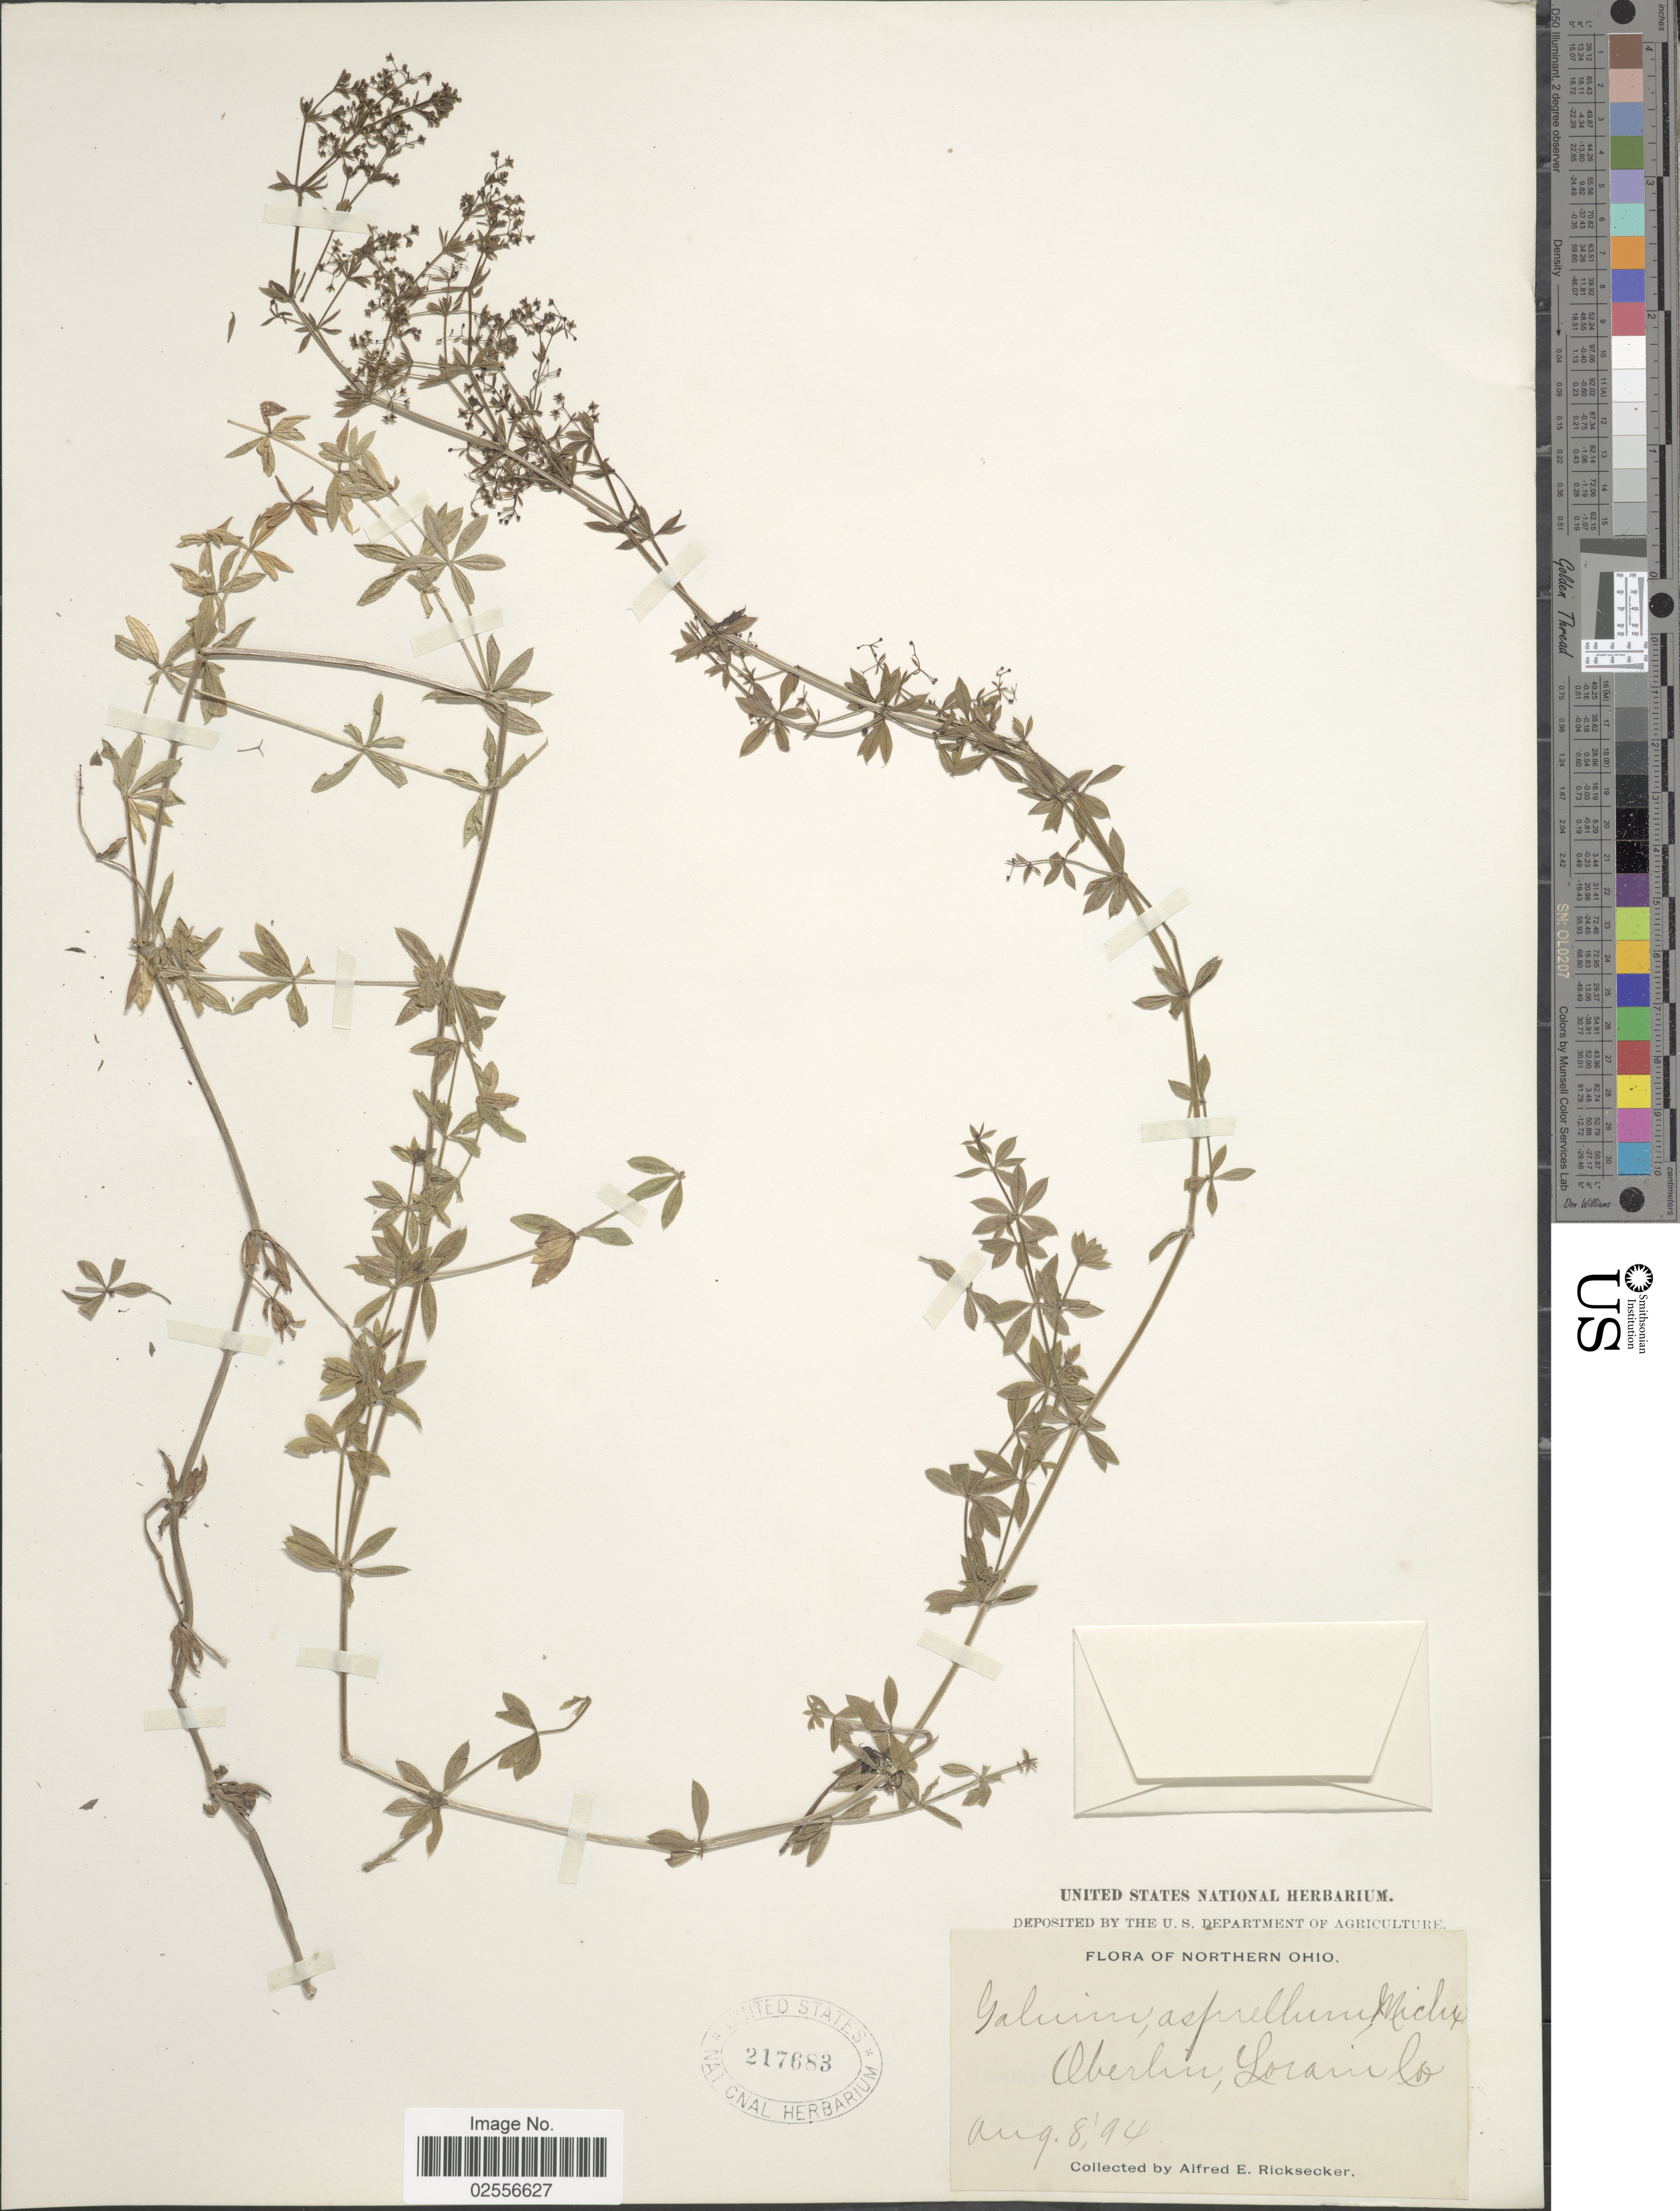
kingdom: Plantae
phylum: Tracheophyta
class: Magnoliopsida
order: Gentianales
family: Rubiaceae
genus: Galium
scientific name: Galium asprellum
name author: Michx.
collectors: A. E. Ricksecker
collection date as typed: Transcribed d/m/y: 8/8/94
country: United States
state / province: Ohio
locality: Northern Ohio, Oberline, Lorain Co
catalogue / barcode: US 217683